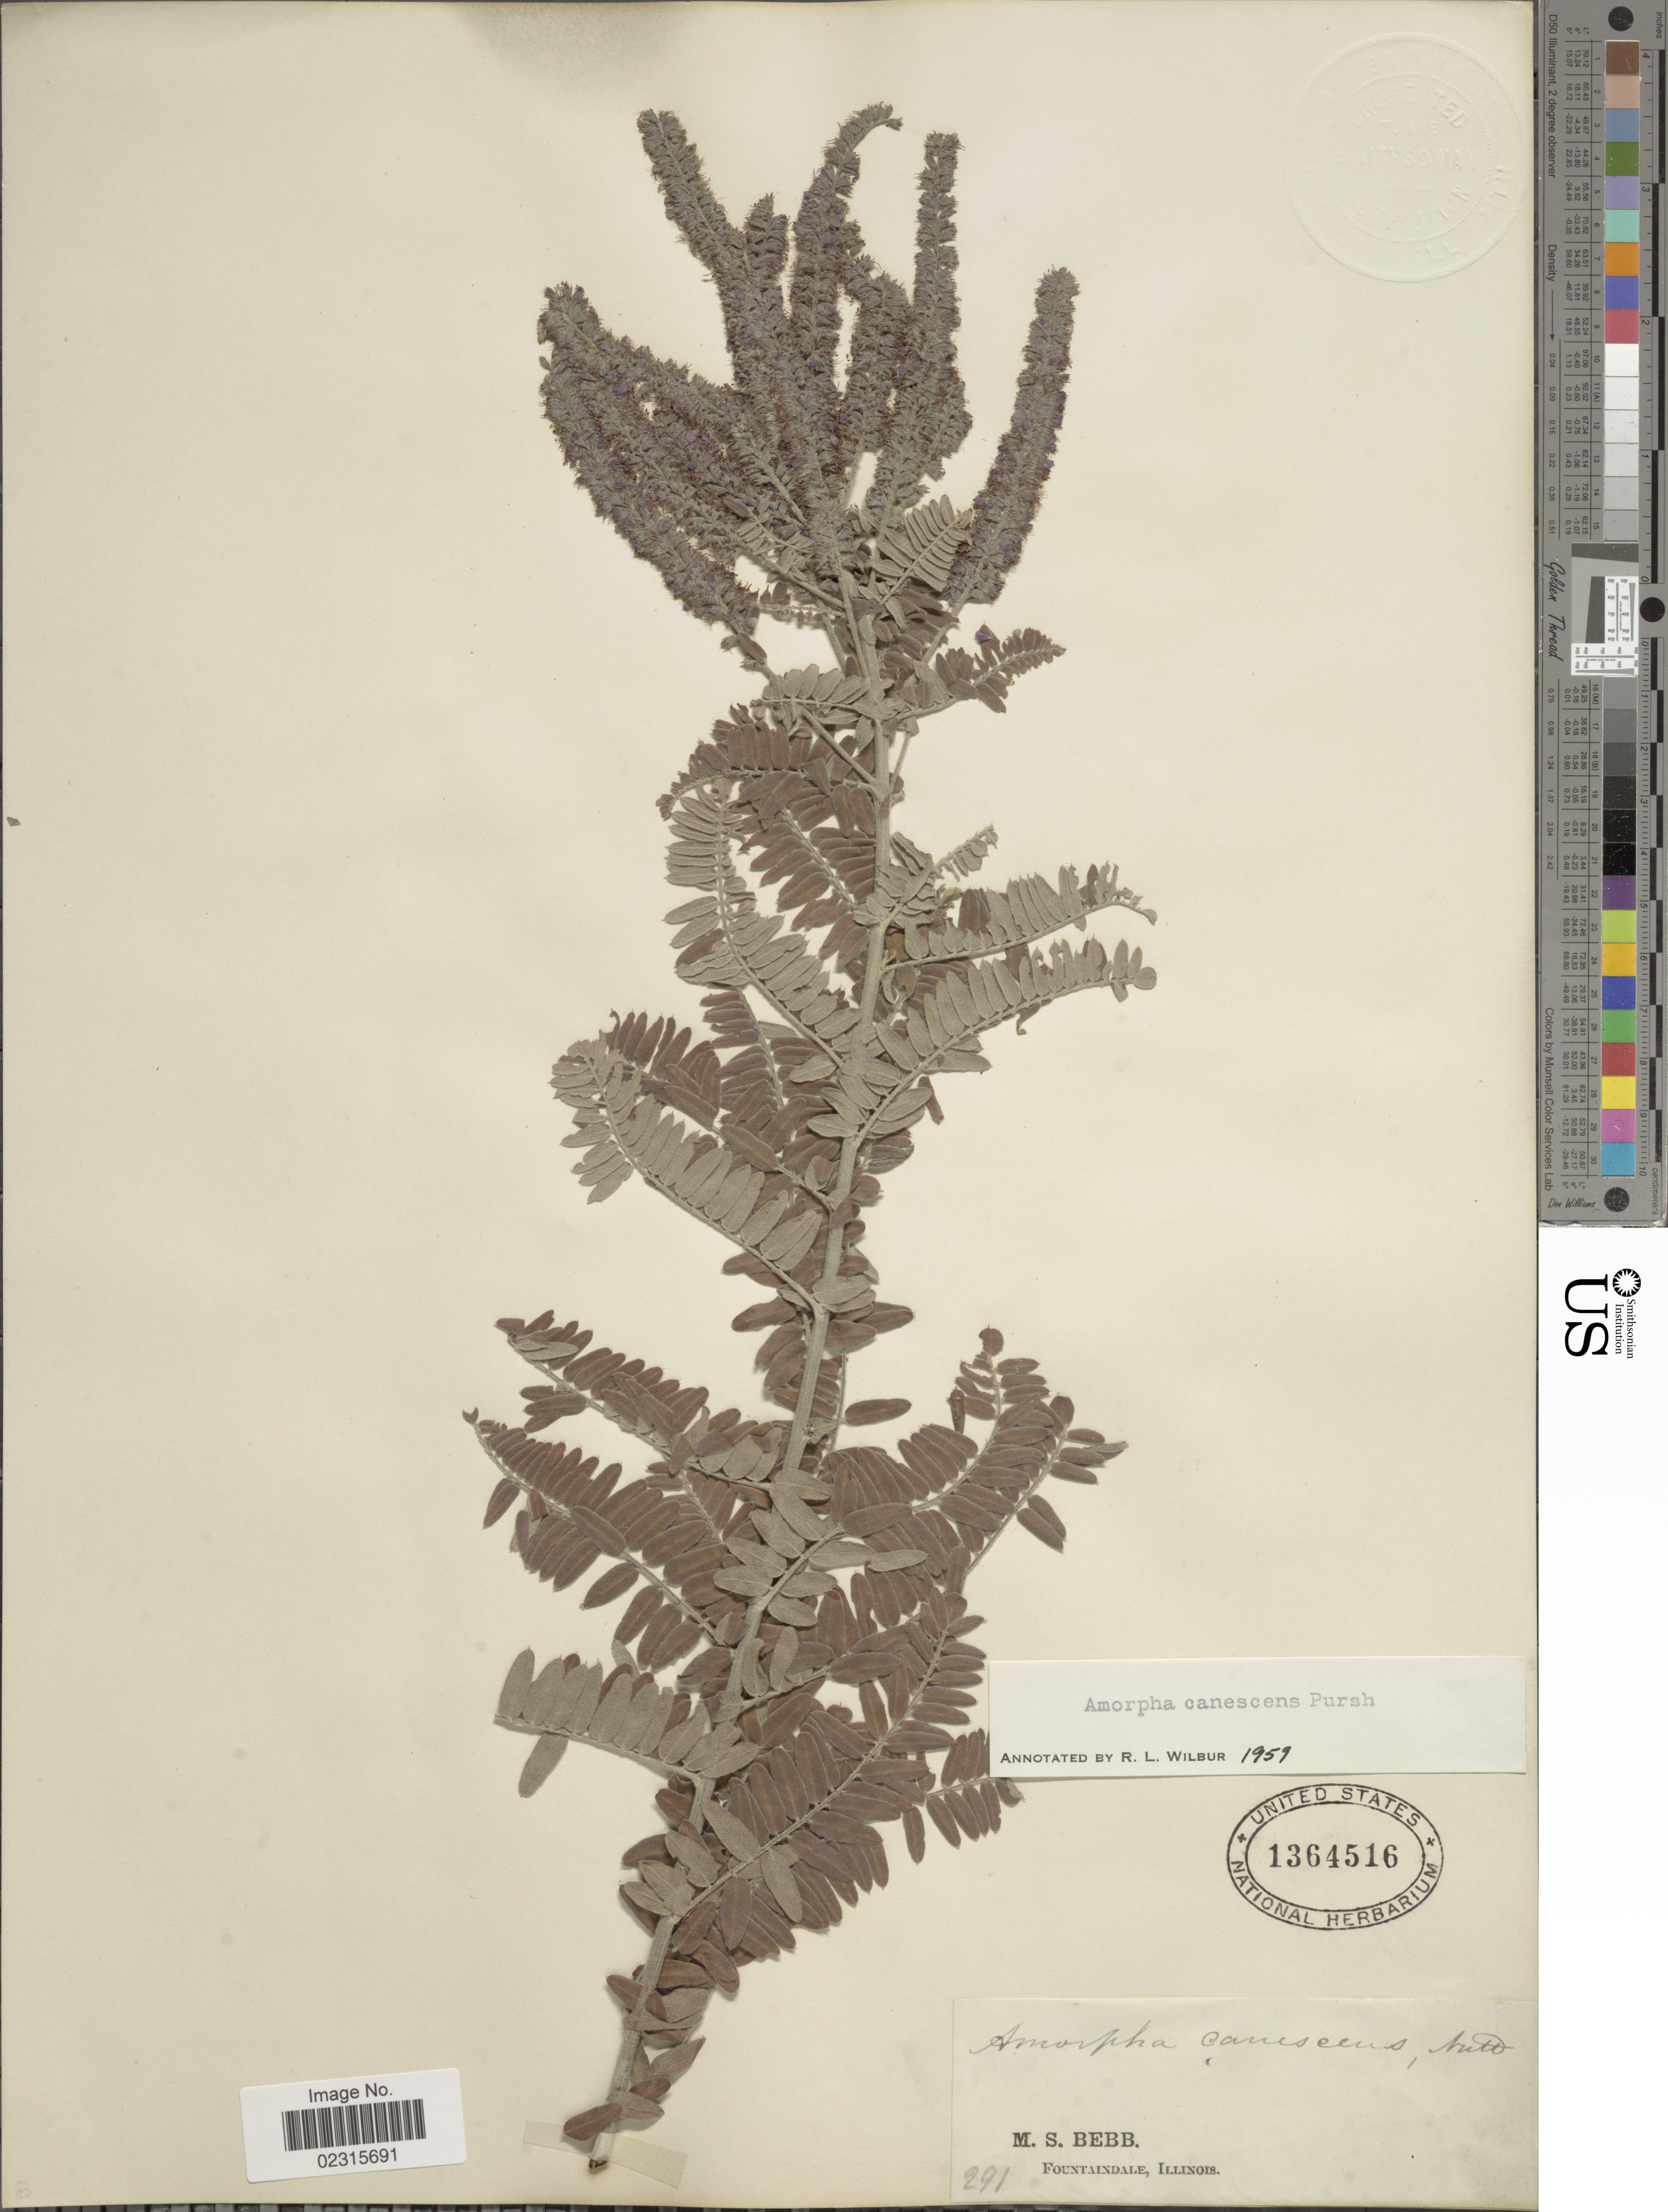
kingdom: Plantae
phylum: Tracheophyta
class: Magnoliopsida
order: Fabales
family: Fabaceae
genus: Amorpha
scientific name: Amorpha canescens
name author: Pursh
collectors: M. Bebb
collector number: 291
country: United States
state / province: Illinois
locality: Fountaindale, Illinois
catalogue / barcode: US 1364516